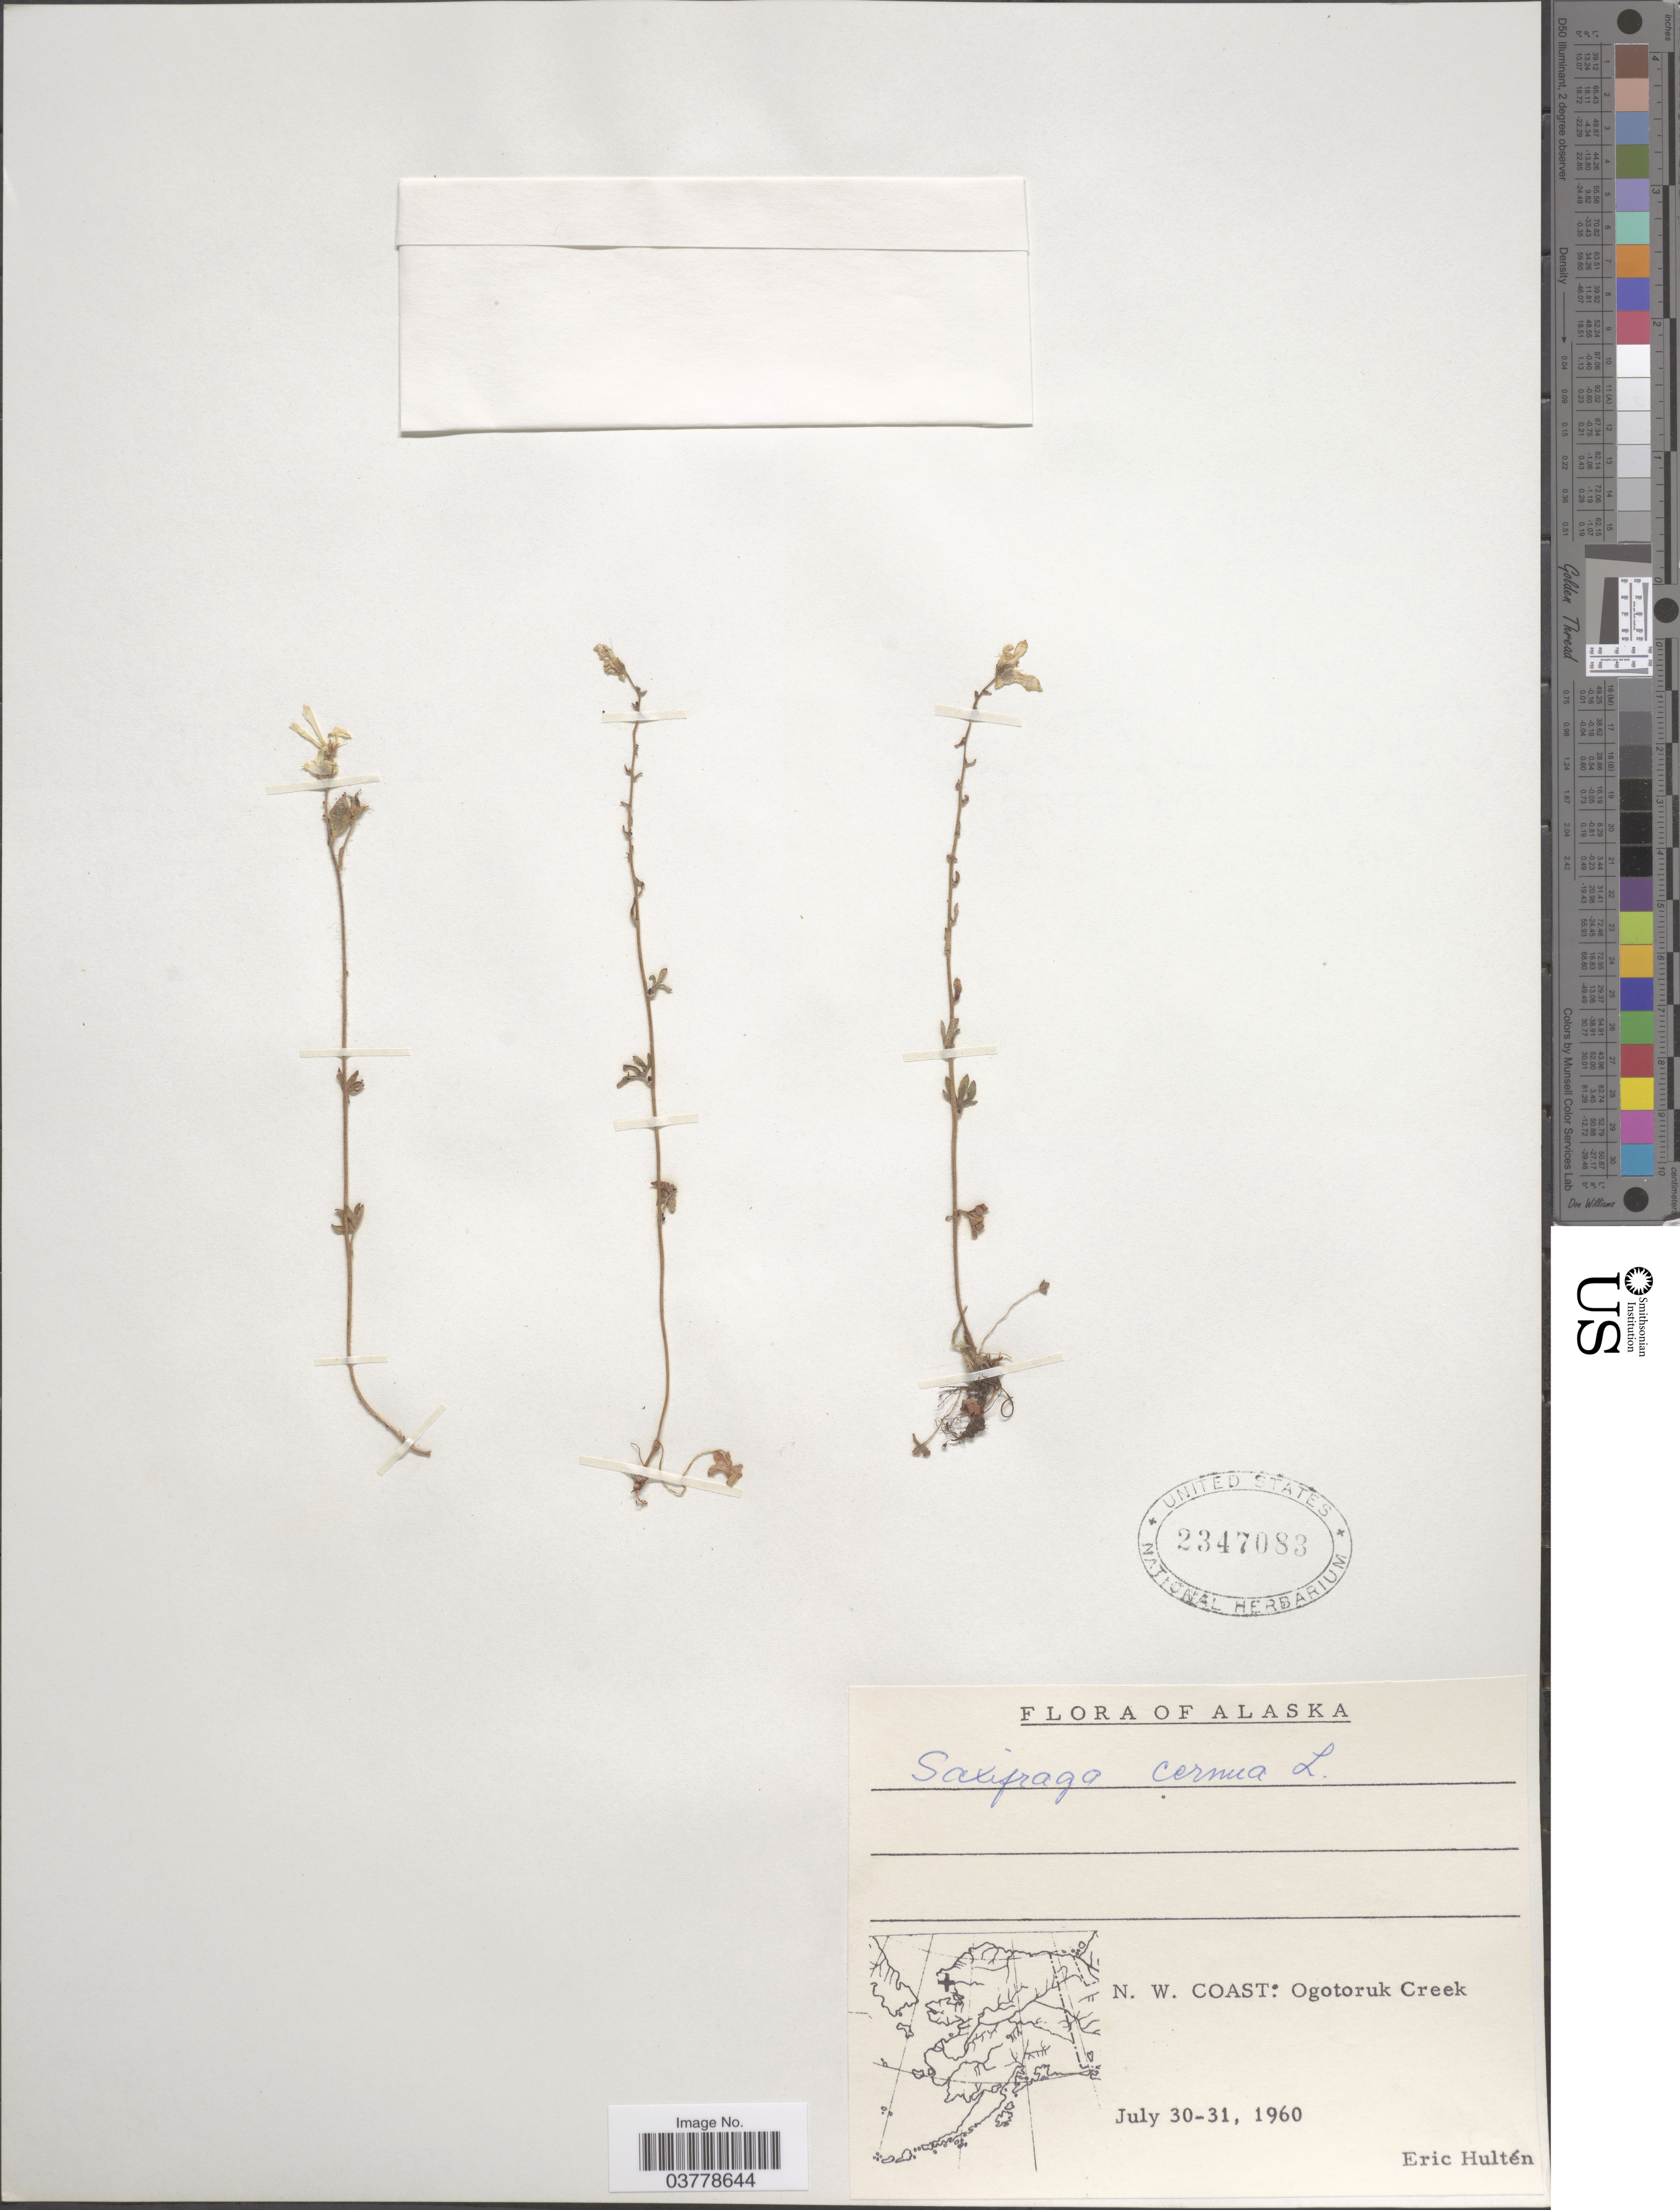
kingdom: Plantae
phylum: Tracheophyta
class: Magnoliopsida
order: Saxifragales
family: Saxifragaceae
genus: Saxifraga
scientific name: Saxifraga cernua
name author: L.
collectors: E. G. Hultén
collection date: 1960-07-30/1960-07-31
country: United States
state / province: Alaska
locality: N. W. Coast: Ogotoruk Creek.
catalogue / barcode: US 2347083